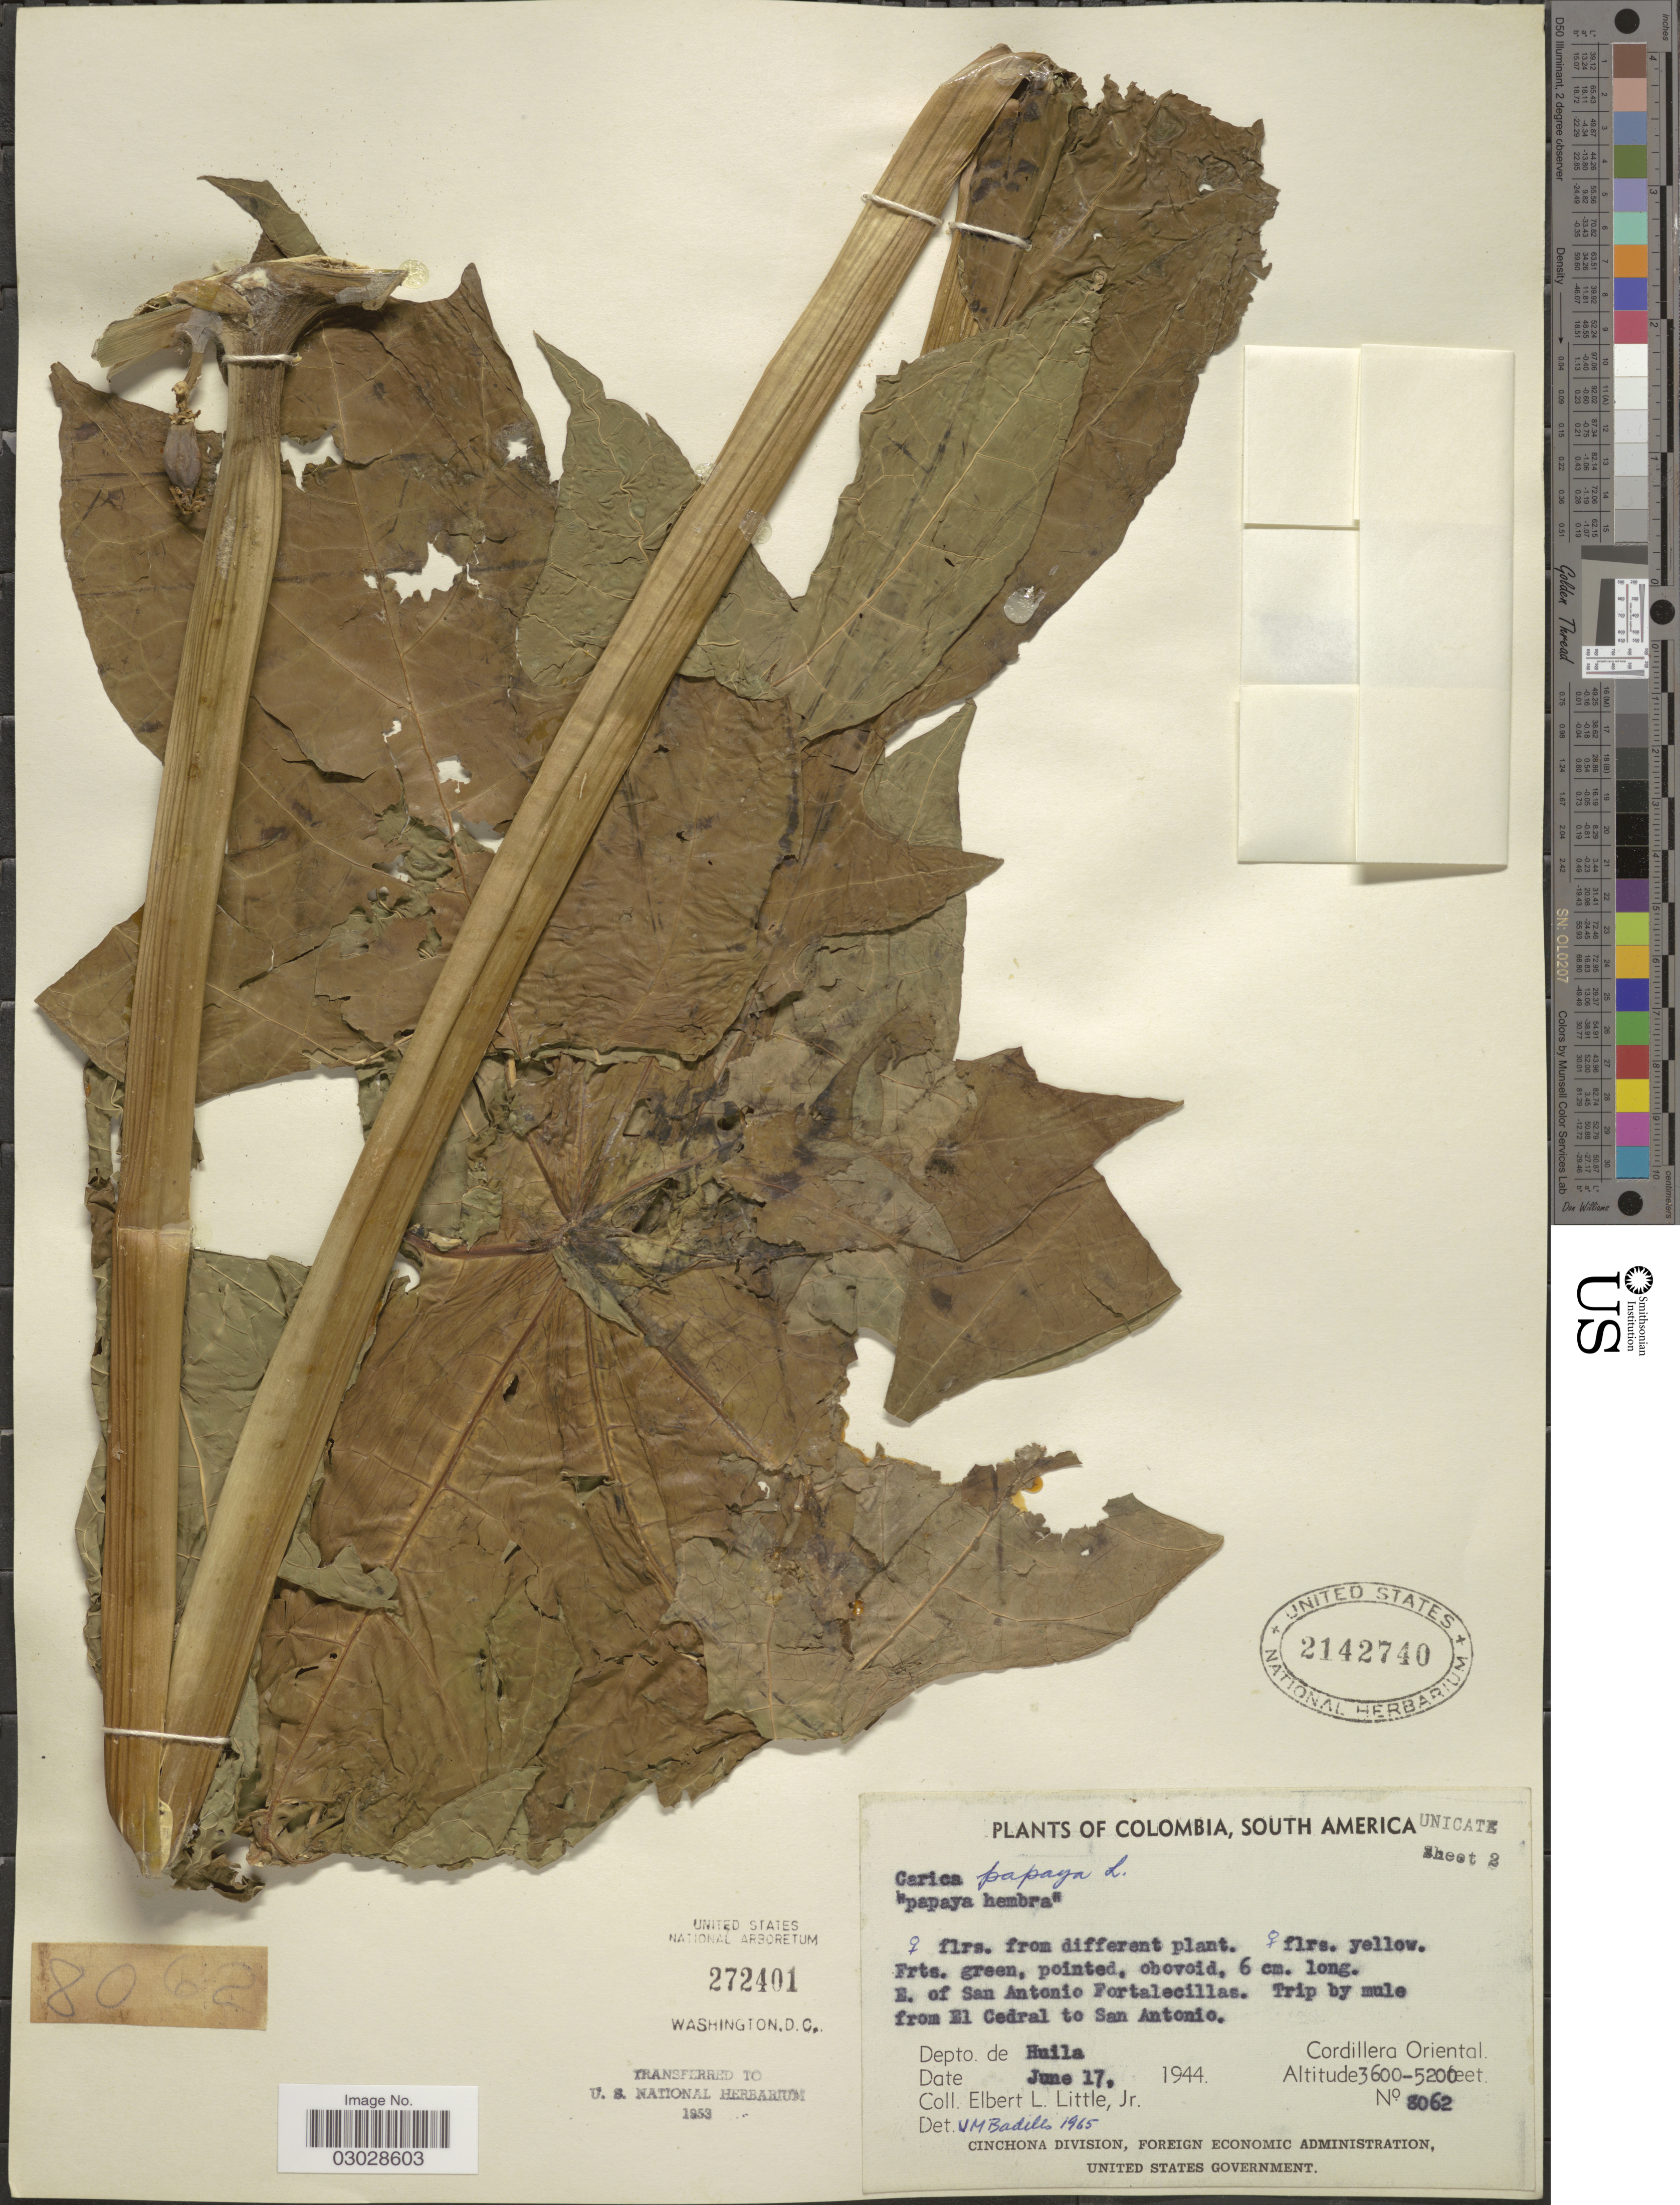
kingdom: Plantae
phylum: Tracheophyta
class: Magnoliopsida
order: Brassicales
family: Caricaceae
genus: Carica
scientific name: Carica papaya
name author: L.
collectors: E. L. Little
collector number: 8062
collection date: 1944-06-17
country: Colombia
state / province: Huila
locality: E. of San Antonio Fortalecillas, Trip by Mule from El Cedral to San Antonio. Depto. de Huila, Cordillera Oriental.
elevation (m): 1097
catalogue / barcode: US 2142740